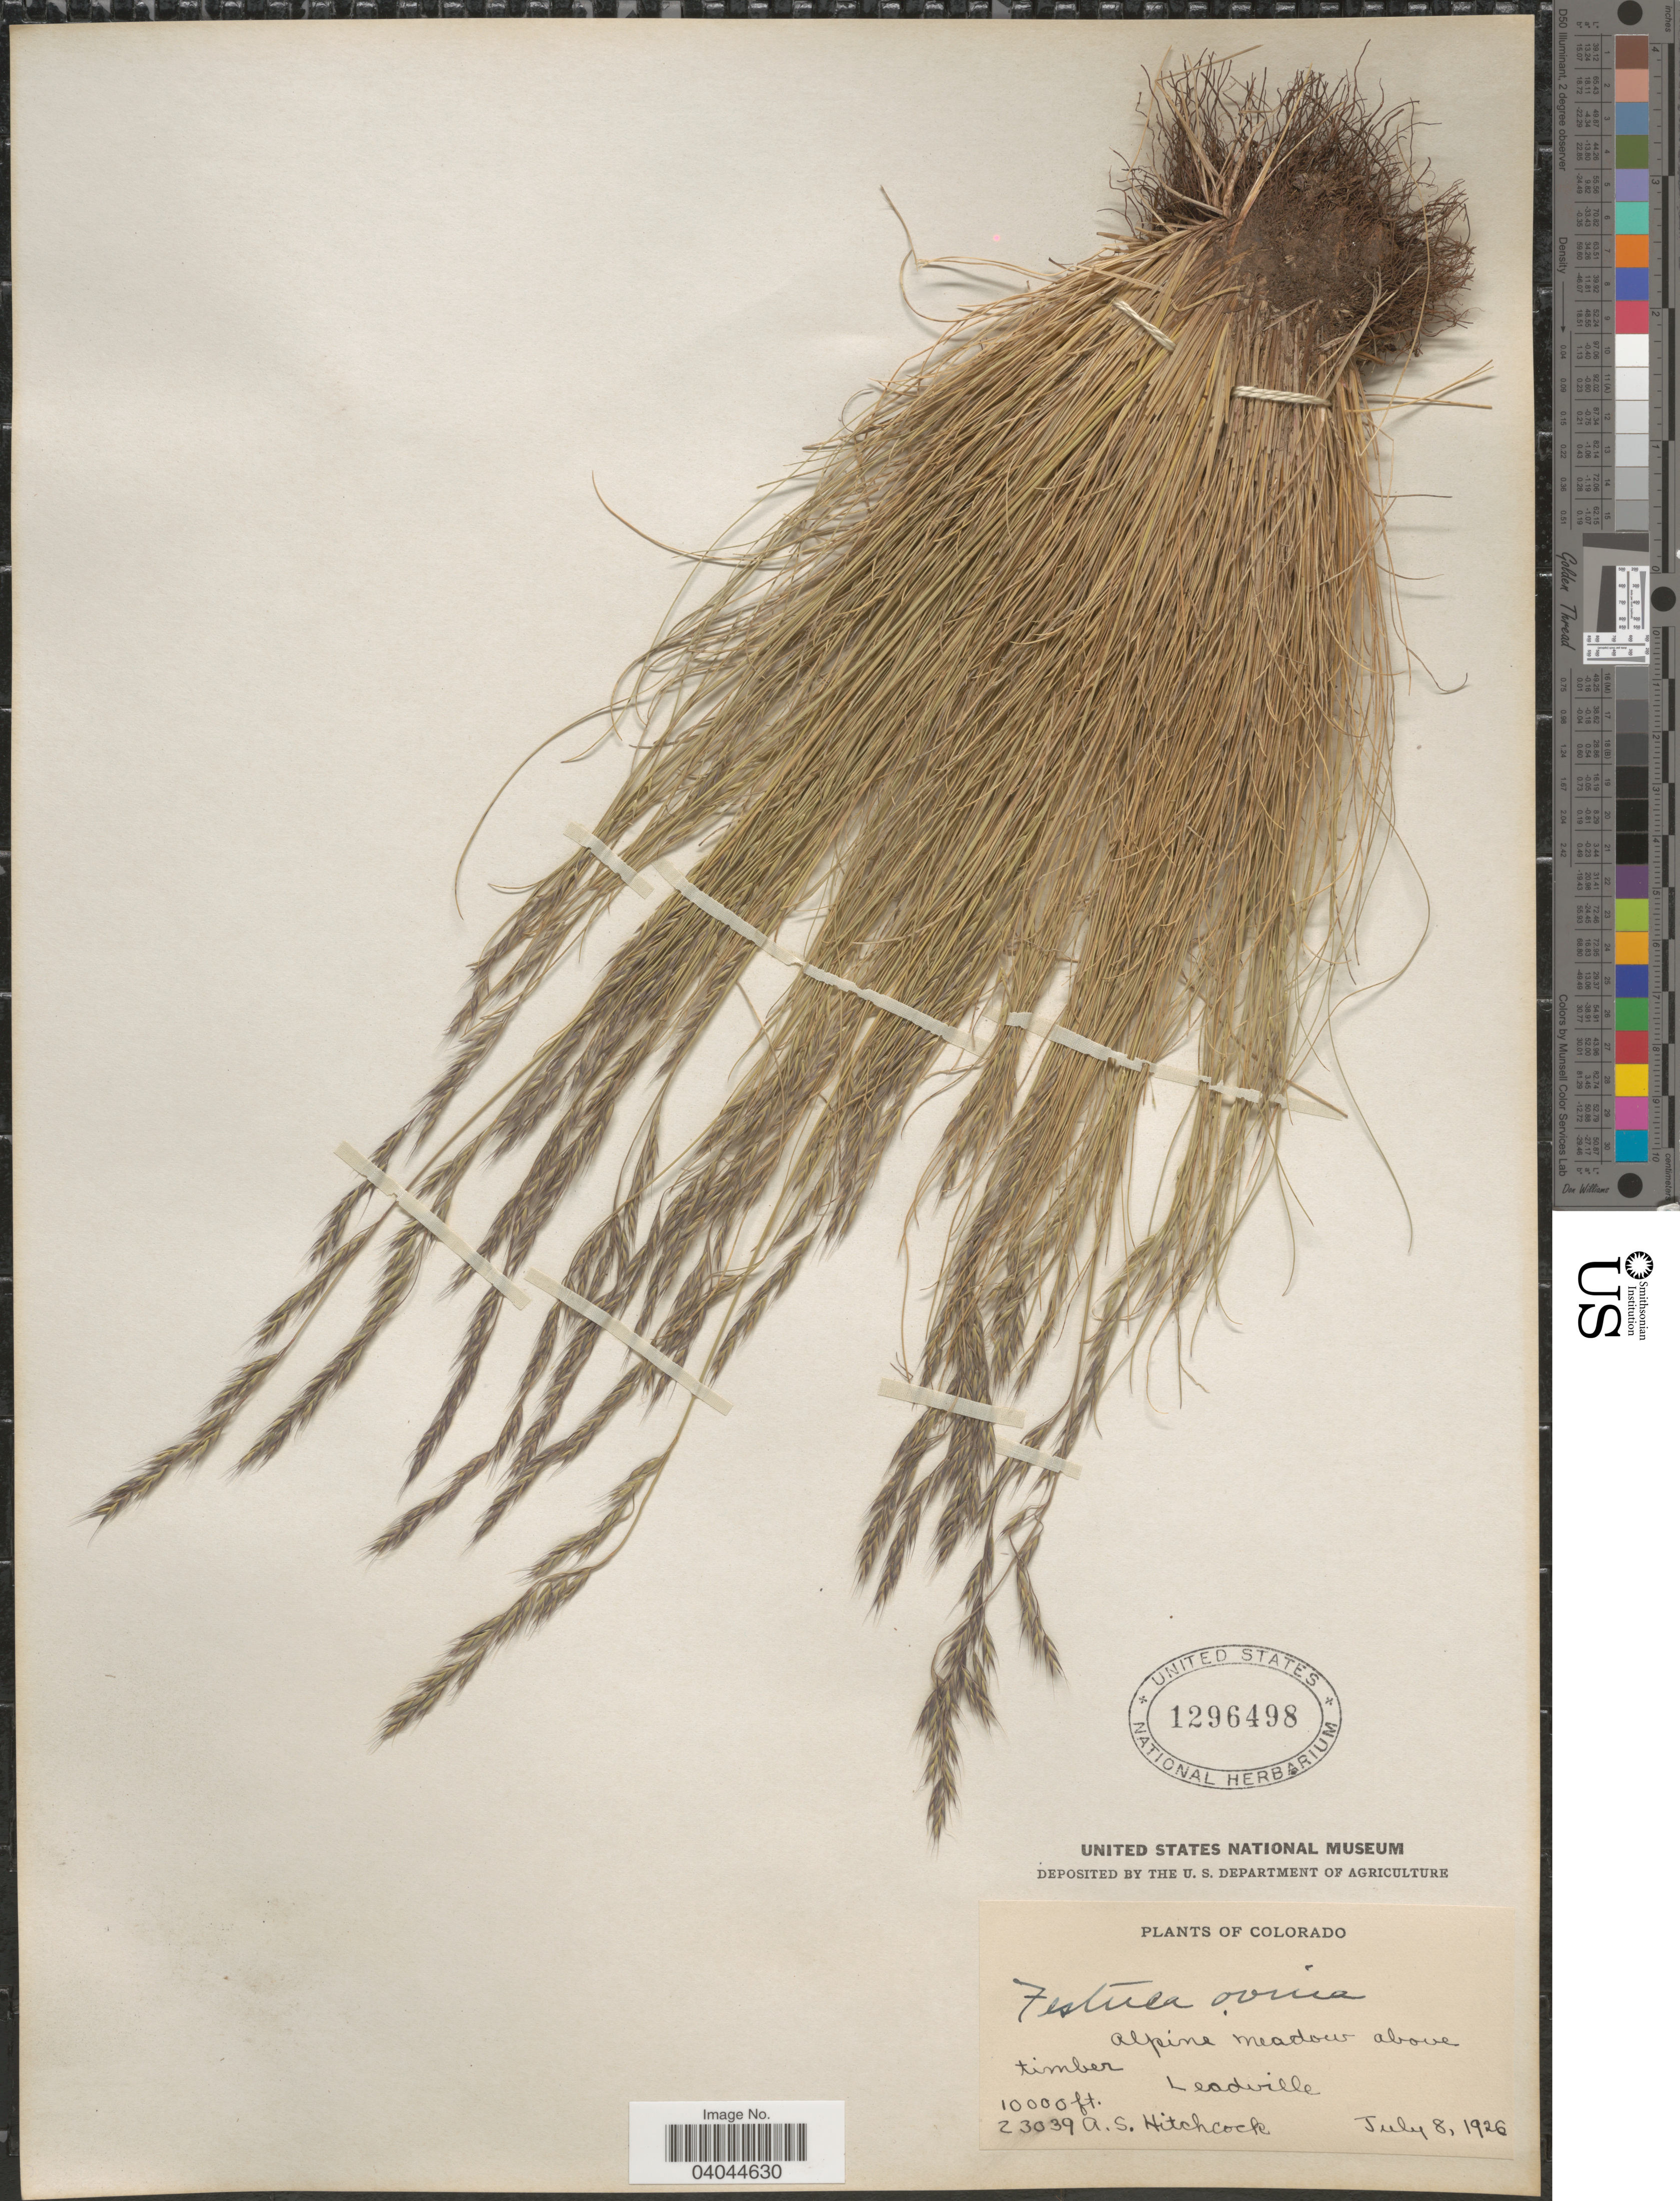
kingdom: Plantae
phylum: Tracheophyta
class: Liliopsida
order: Poales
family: Poaceae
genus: Festuca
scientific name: Festuca ovina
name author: L.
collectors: A. S. Hitchcock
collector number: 23039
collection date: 1926-07-08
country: United States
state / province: Colorado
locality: Leadville.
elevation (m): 3048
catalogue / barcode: US 1296498